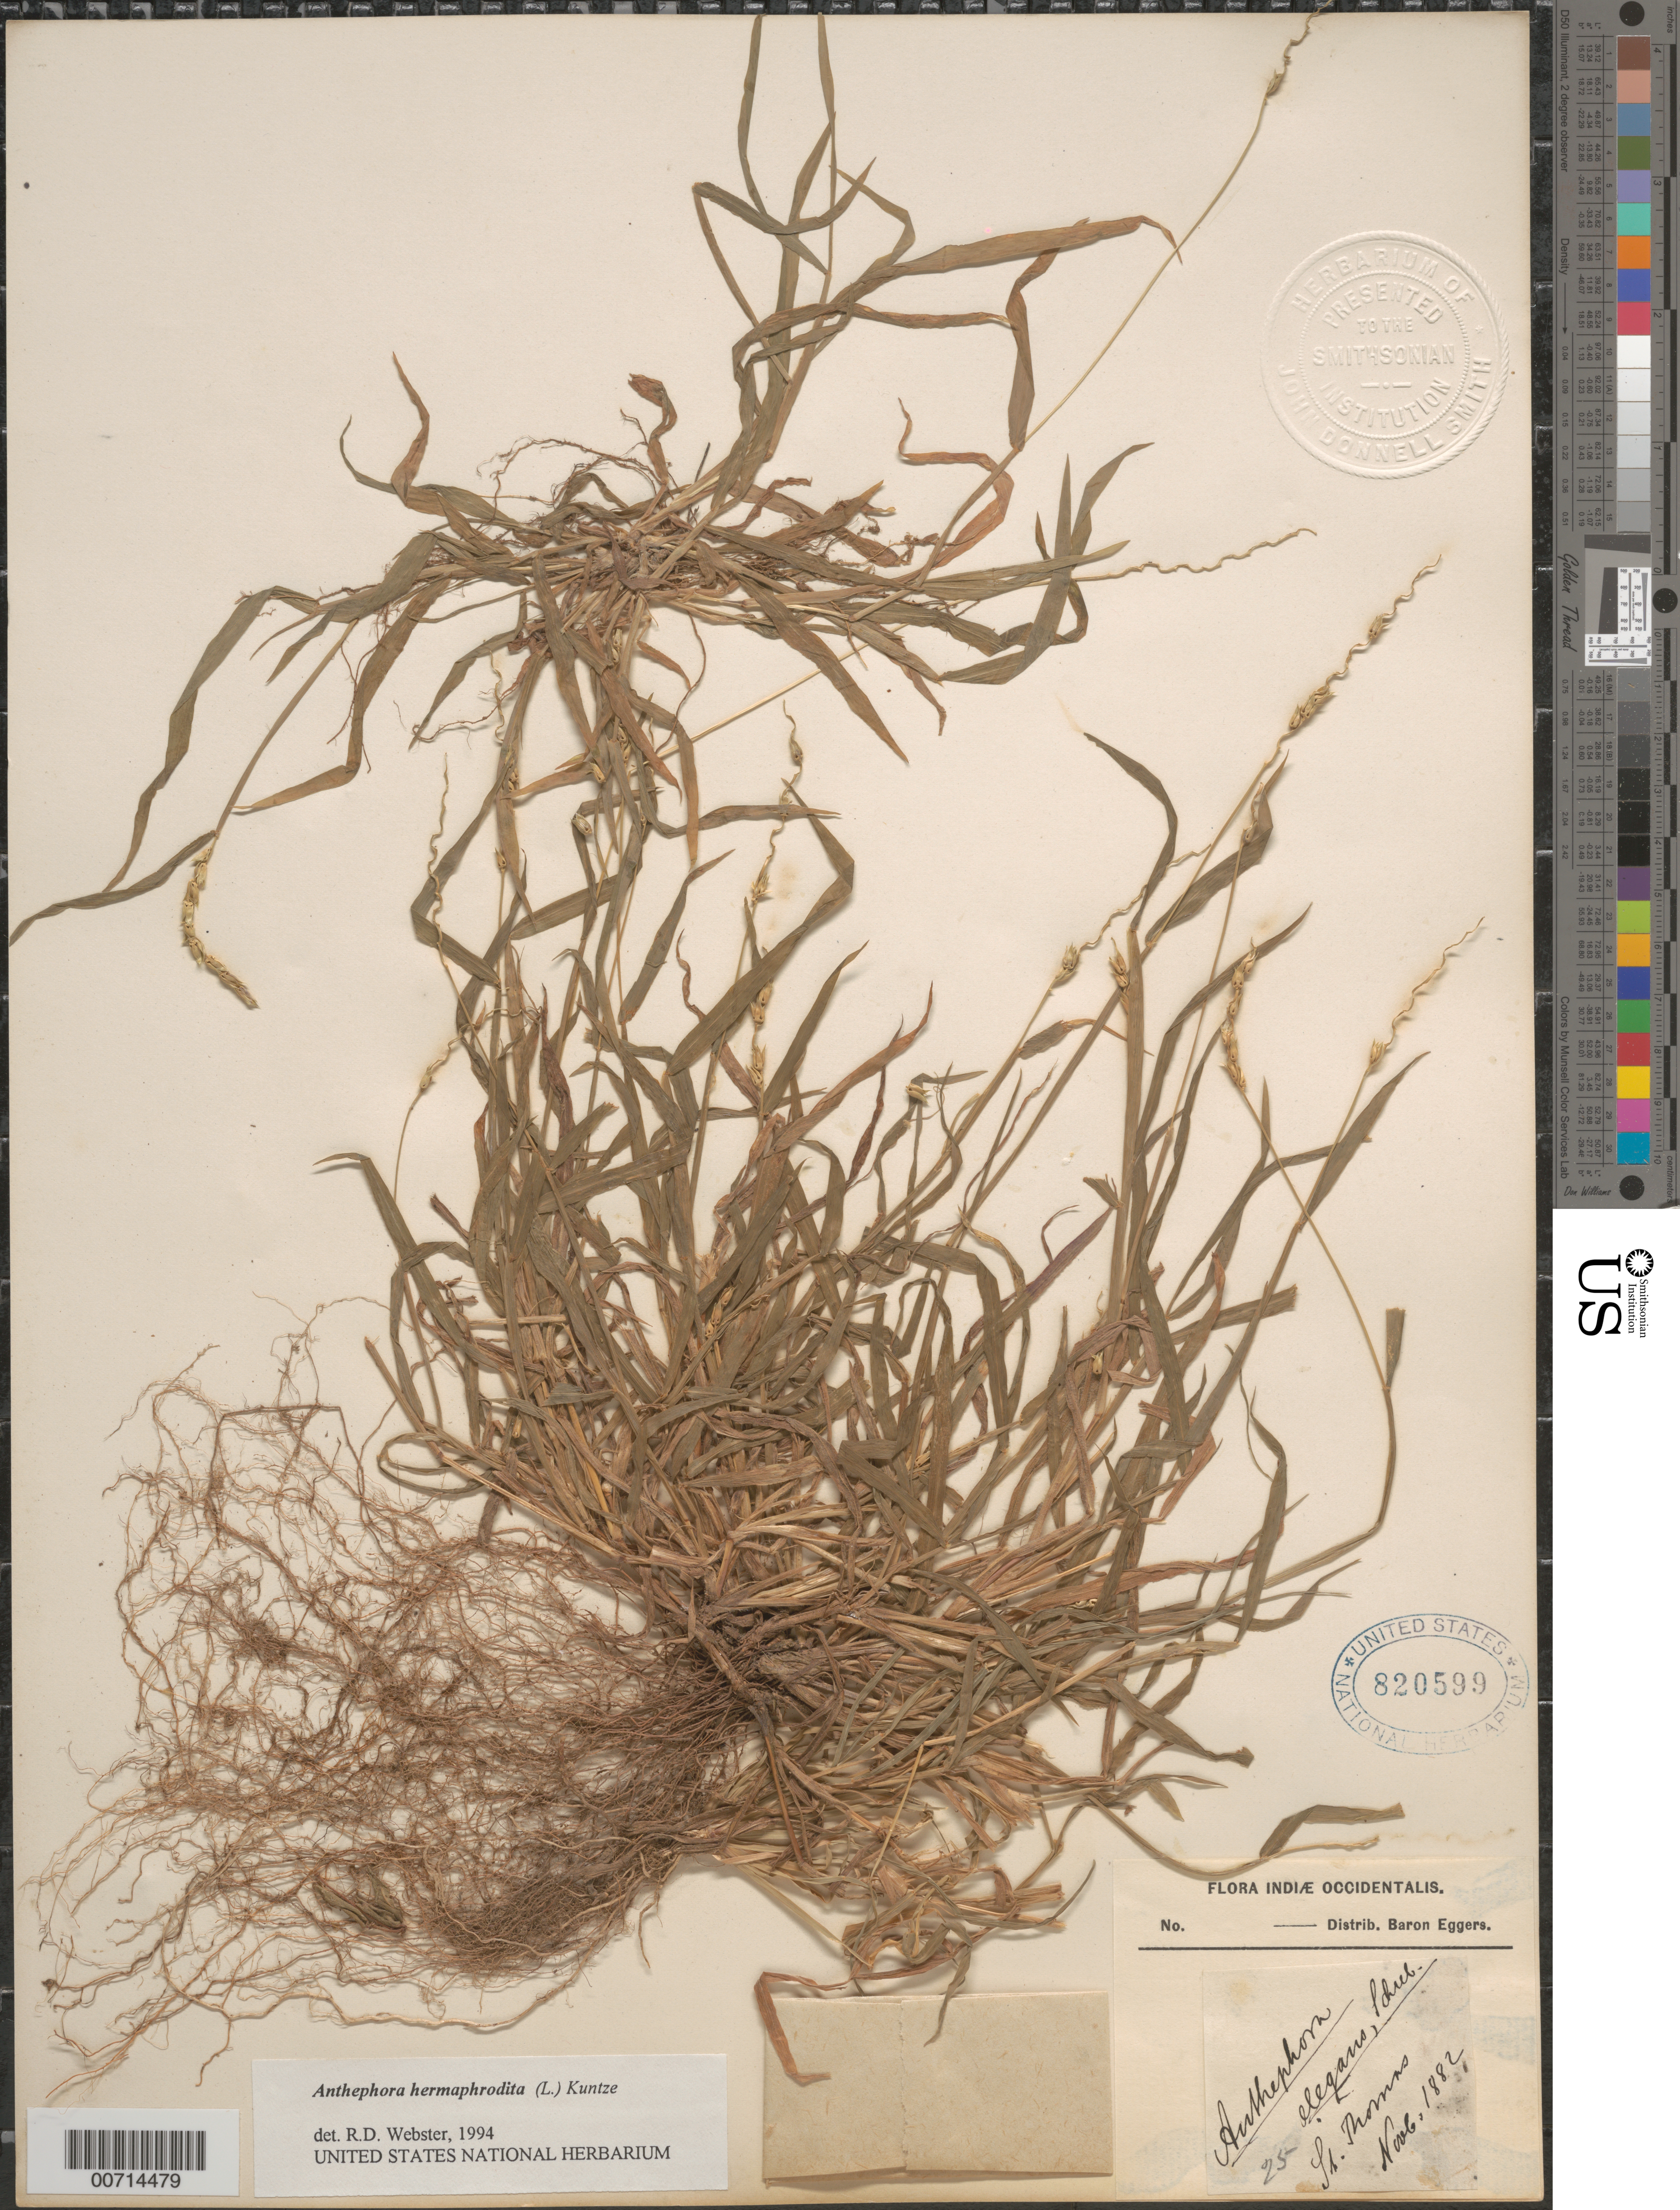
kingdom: Plantae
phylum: Tracheophyta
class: Liliopsida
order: Poales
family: Poaceae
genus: Anthephora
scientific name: Anthephora hermaphrodita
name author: (L.) Kuntze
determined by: Webster, Robert D.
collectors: H. F. A. von Eggers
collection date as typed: Nov 1882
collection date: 1882-11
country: U.S. Virgin Islands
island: St. Thomas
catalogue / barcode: US 820599